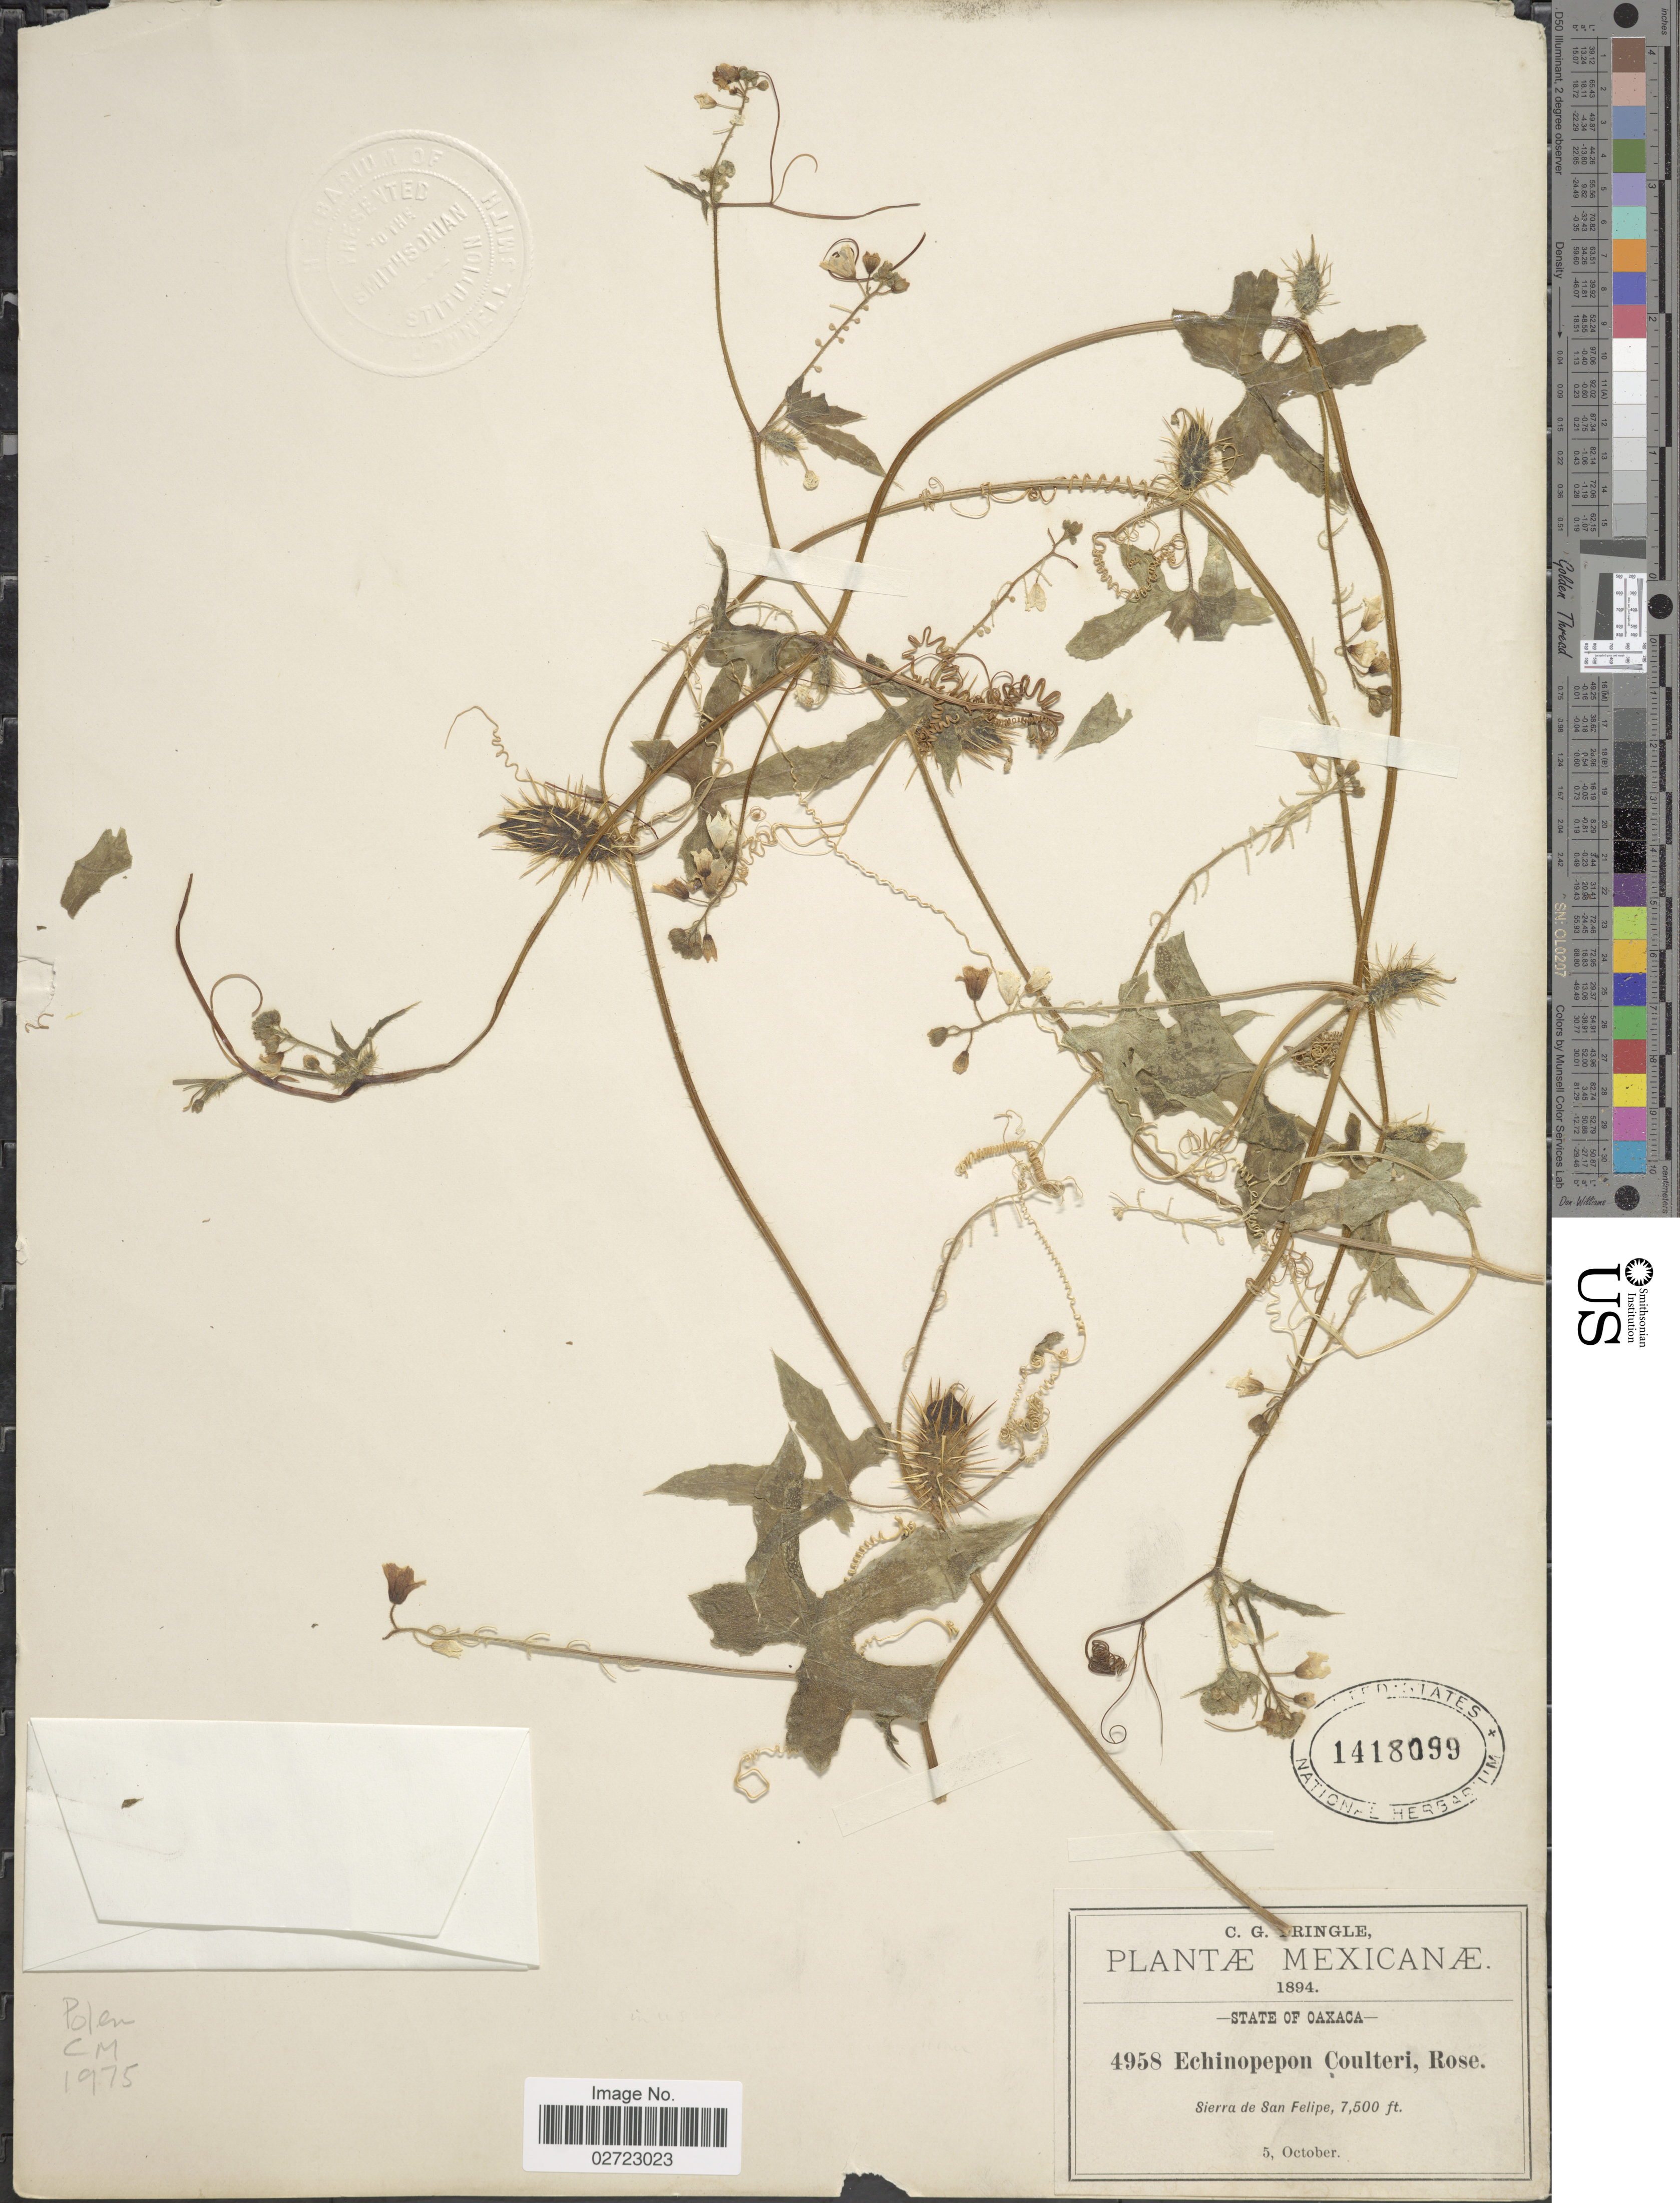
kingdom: Plantae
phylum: Tracheophyta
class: Magnoliopsida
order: Cucurbitales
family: Cucurbitaceae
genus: Echinopepon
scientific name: Echinopepon coulteri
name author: (A. Gray) Rose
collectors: C. G. Pringle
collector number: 4958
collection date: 1894-10-05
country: Mexico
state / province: Oaxaca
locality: Sierra de San Felipe.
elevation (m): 2286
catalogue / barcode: US 1418099